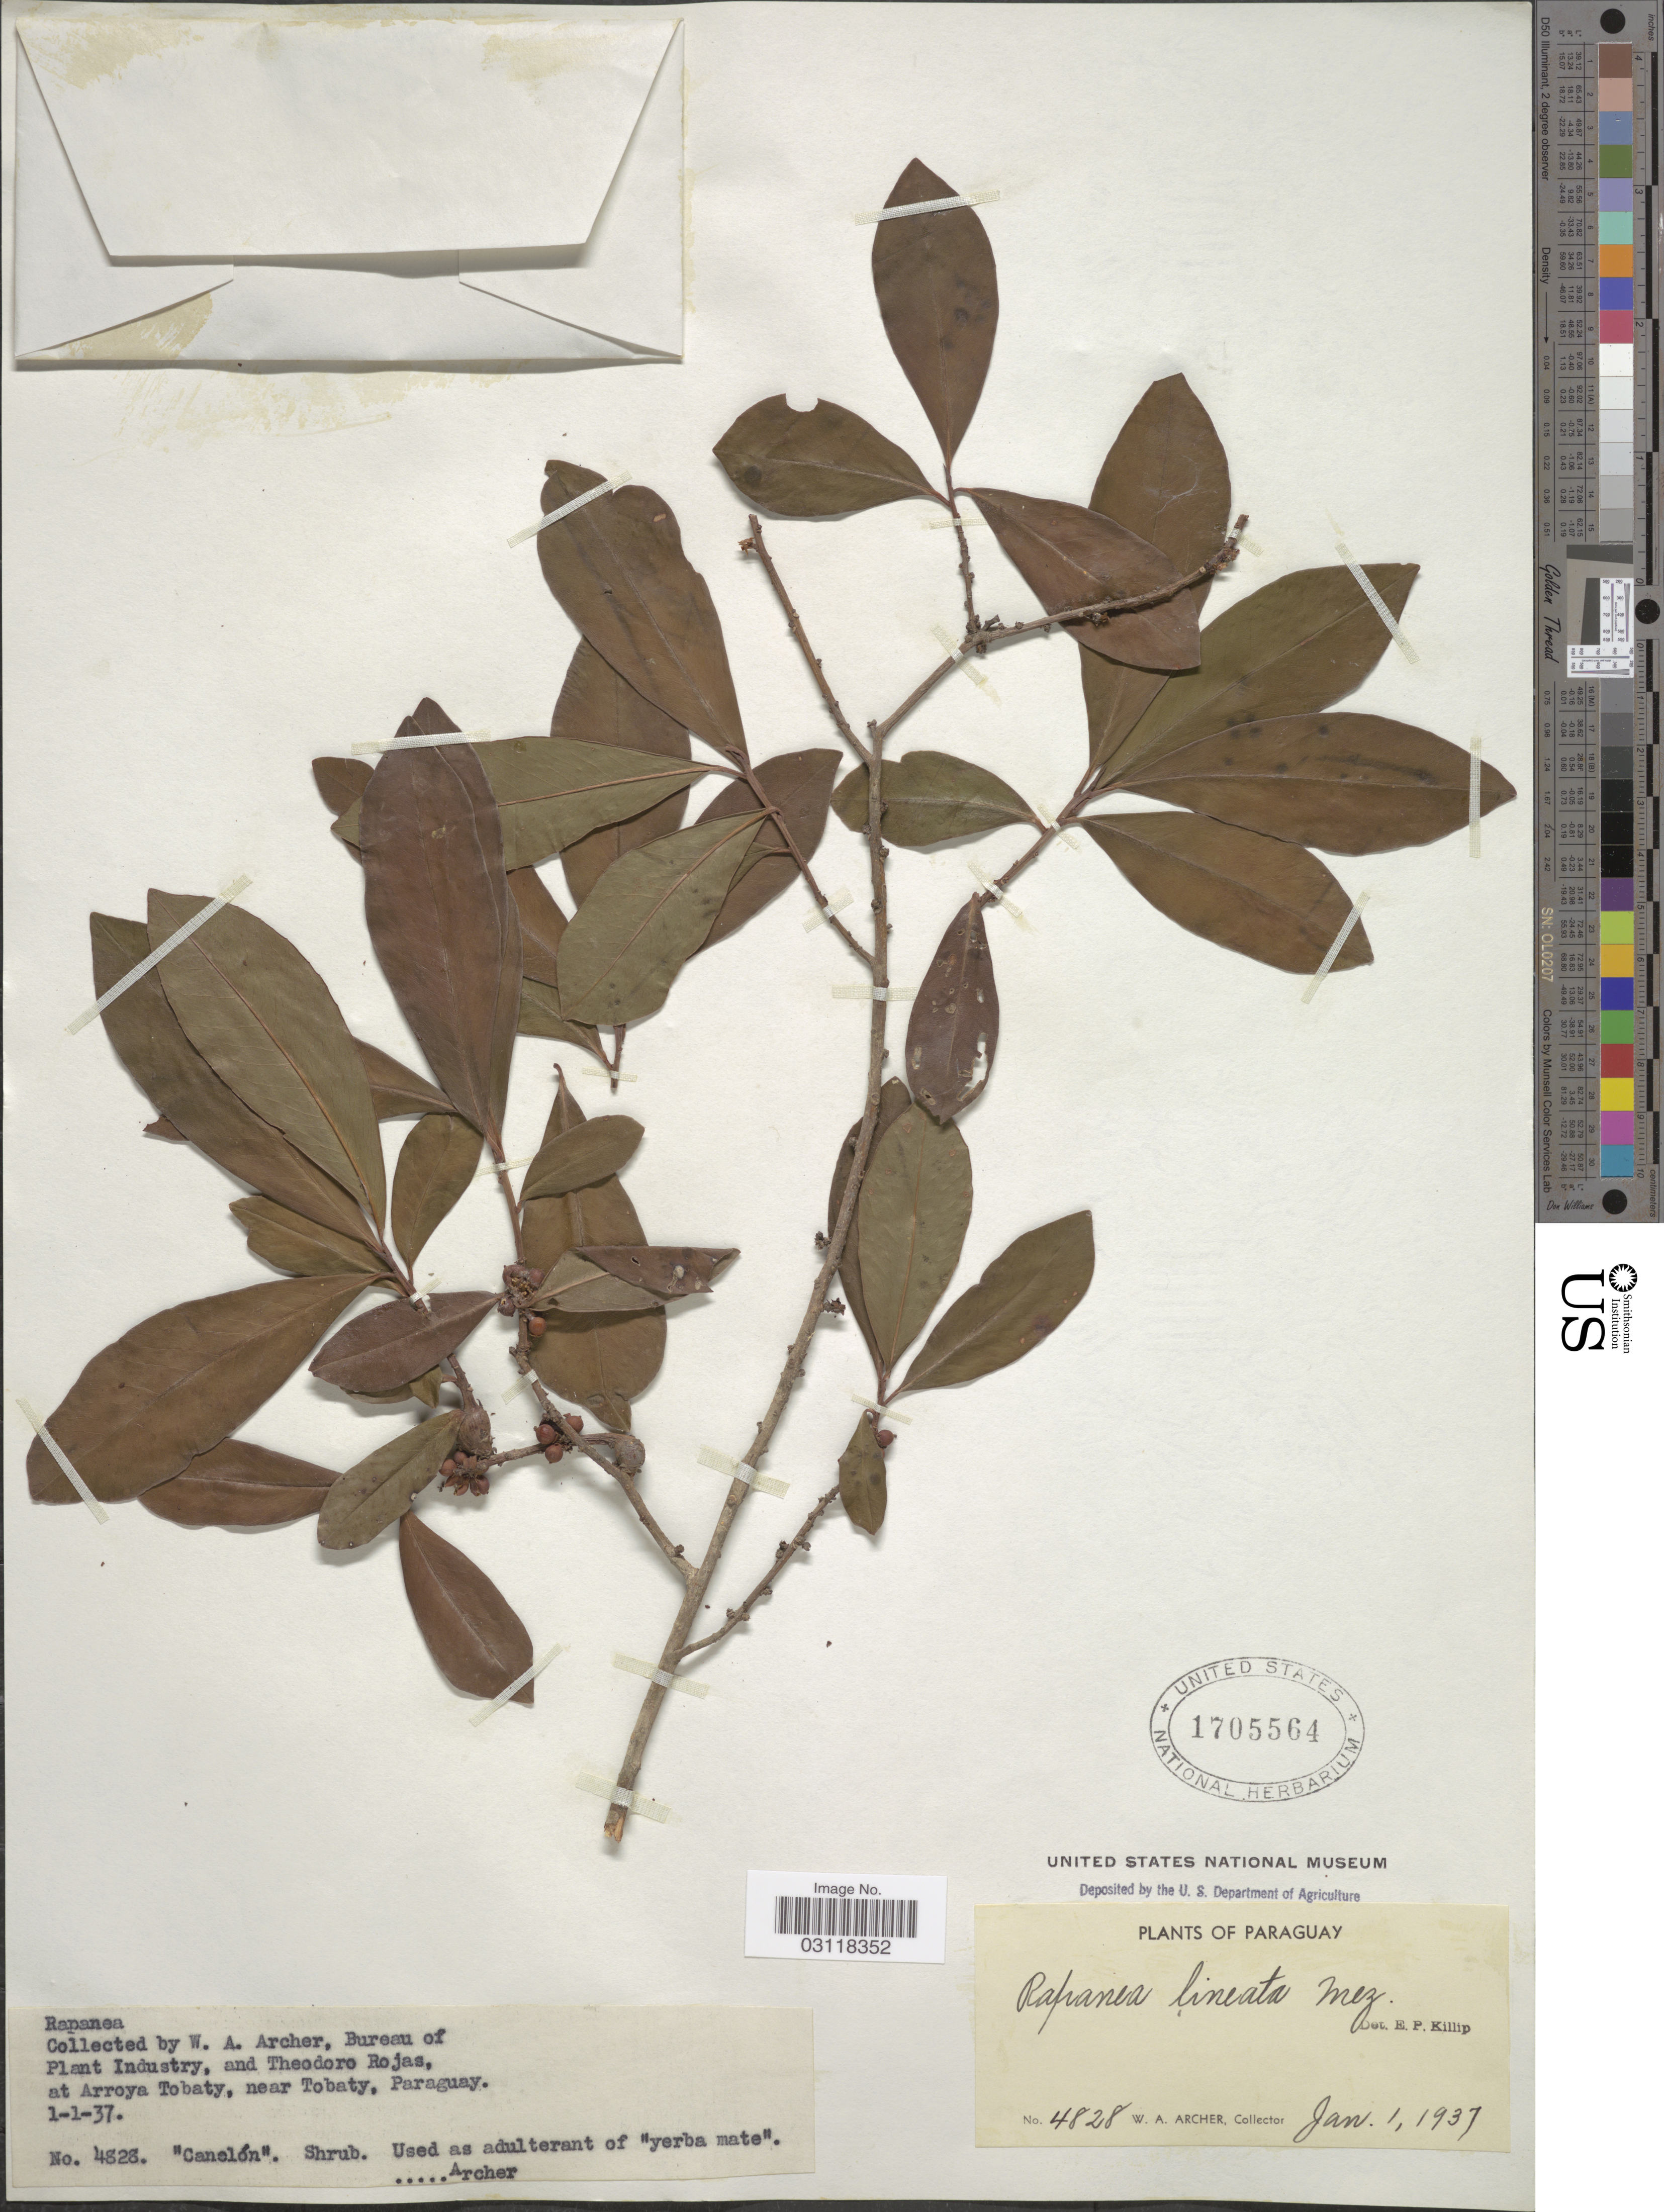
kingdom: Plantae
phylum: Tracheophyta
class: Magnoliopsida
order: Ericales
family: Primulaceae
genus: Rapanea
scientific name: Rapanea lineata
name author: Mez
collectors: W. Archer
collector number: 4828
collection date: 1937-01-01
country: Paraguay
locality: At Arroya Tobaty, near Tobaty.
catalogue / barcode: US 1705564